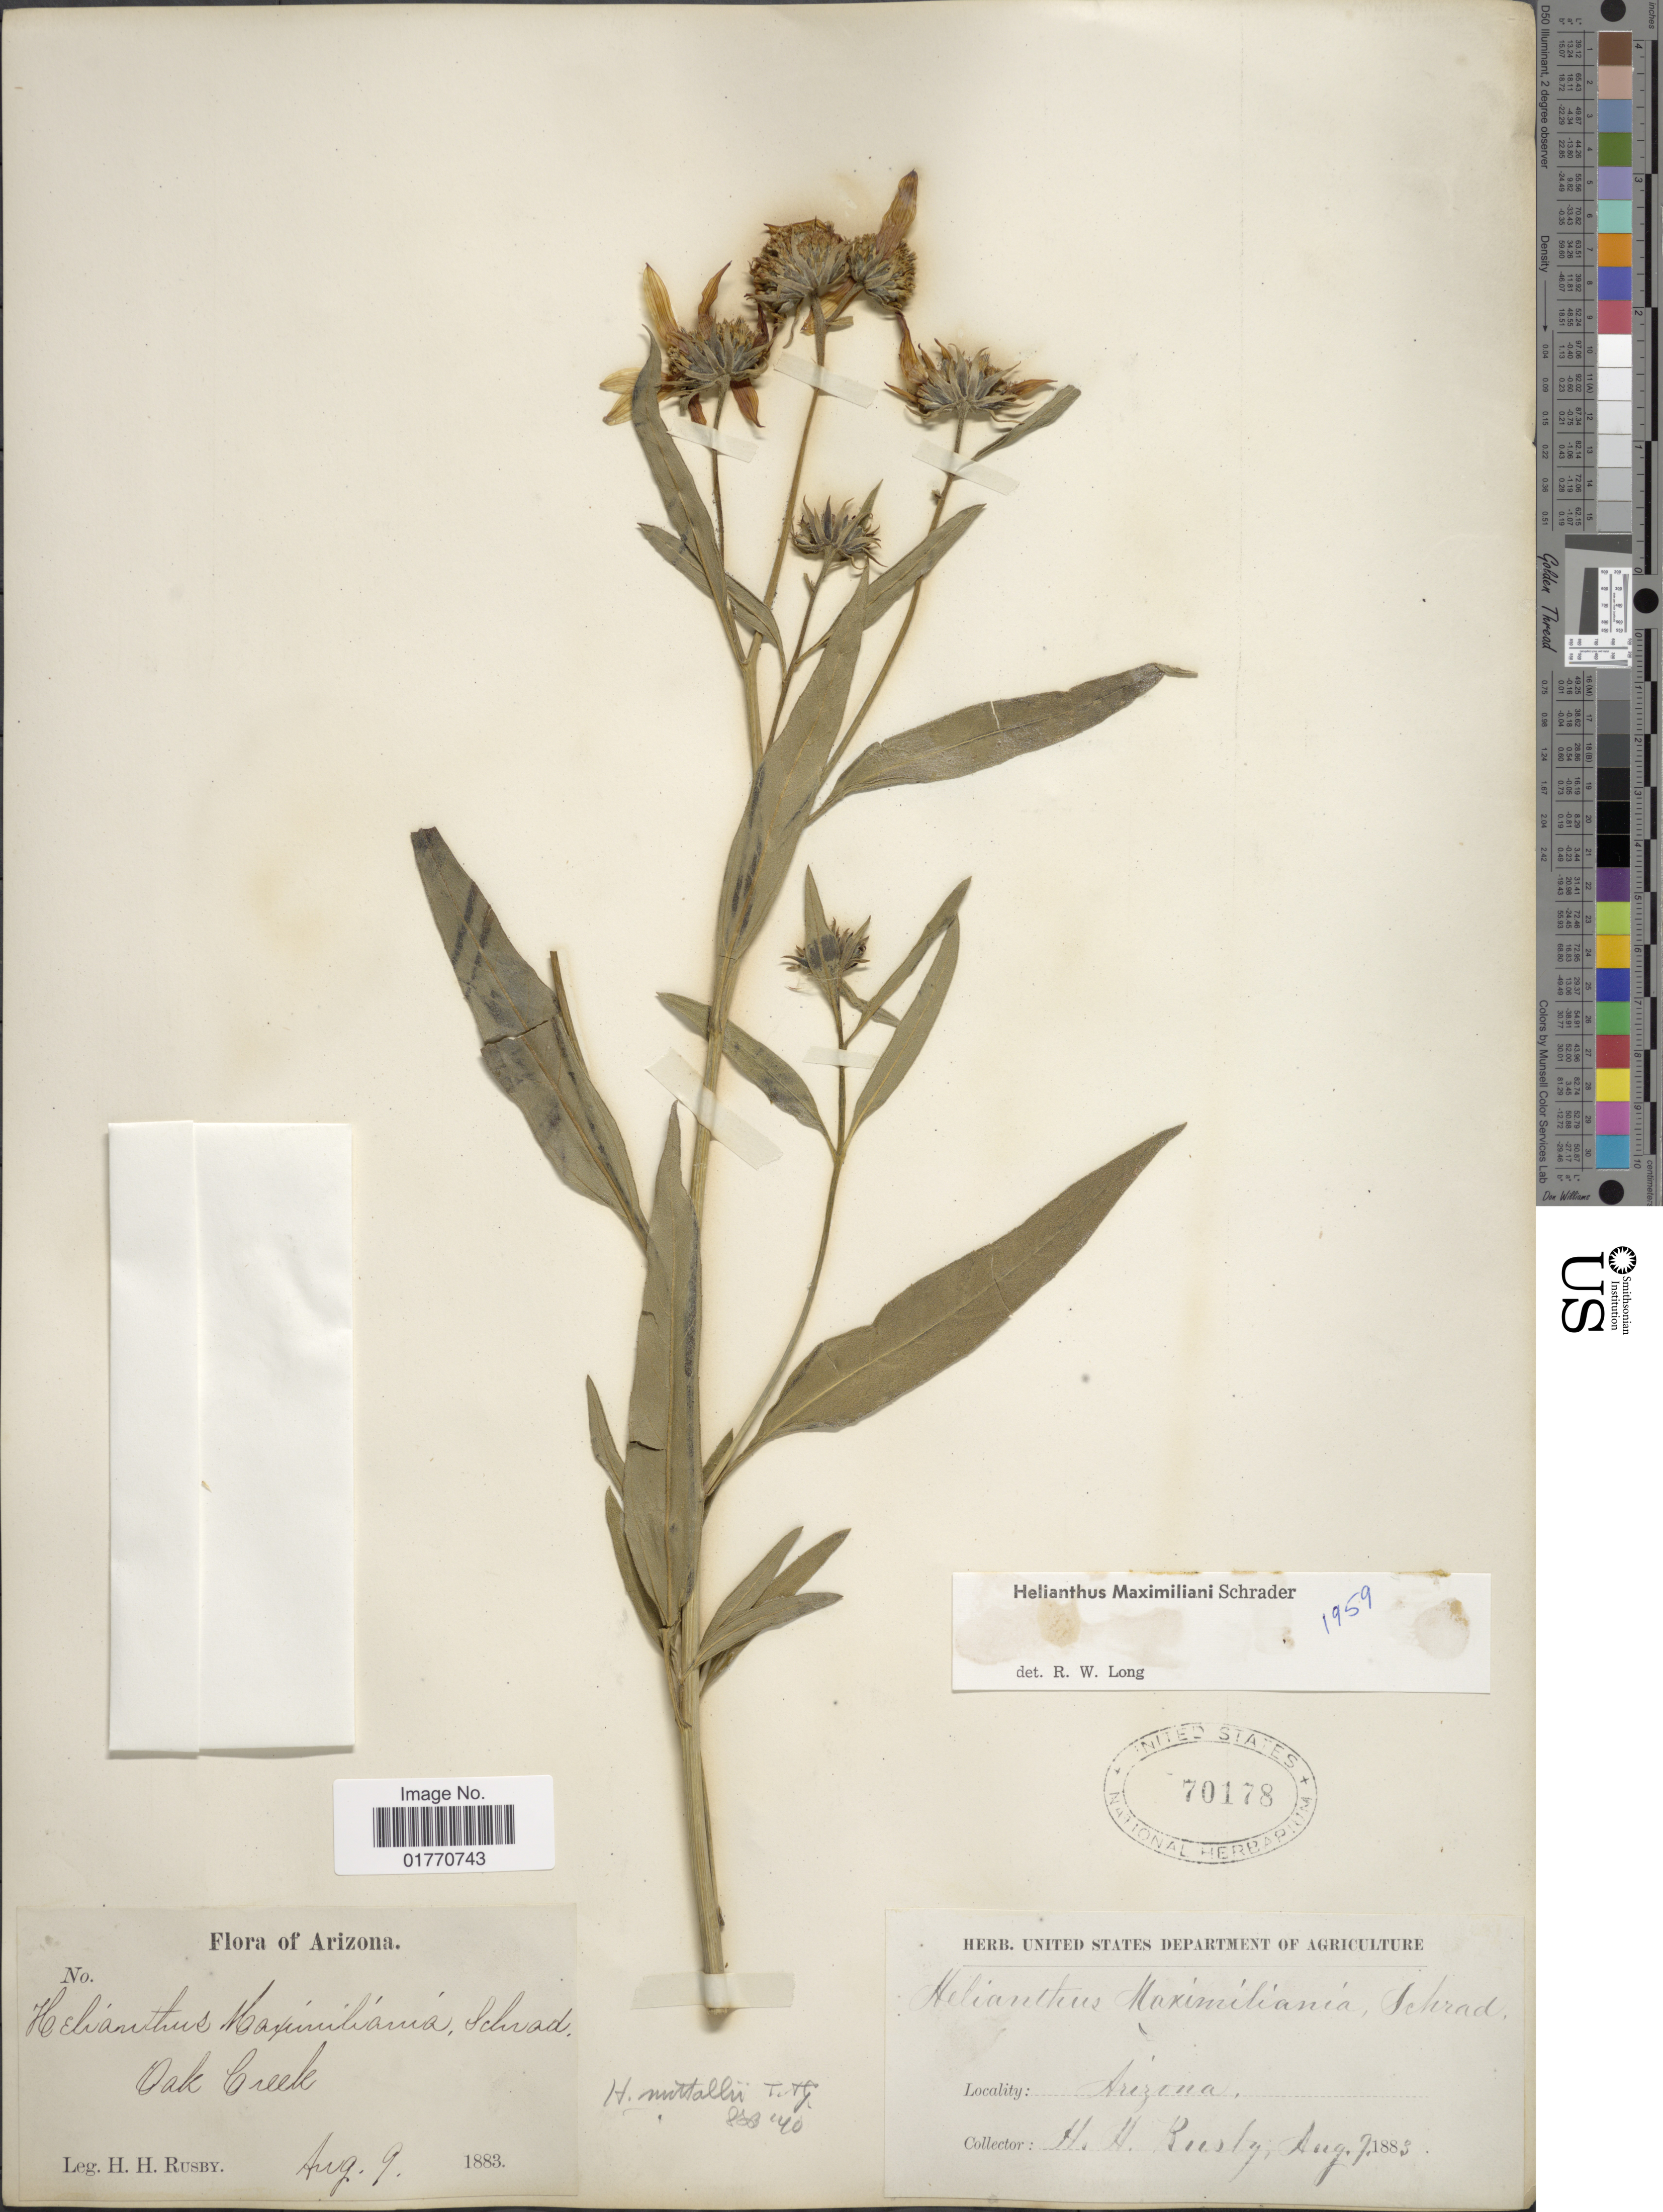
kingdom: Plantae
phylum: Tracheophyta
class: Magnoliopsida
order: Asterales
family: Asteraceae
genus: Helianthus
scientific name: Helianthus maximiliani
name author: Schrad.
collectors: H. H. Rusby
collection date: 1883-08-09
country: United States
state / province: Arizona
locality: Oak Creek.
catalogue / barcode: US 70178